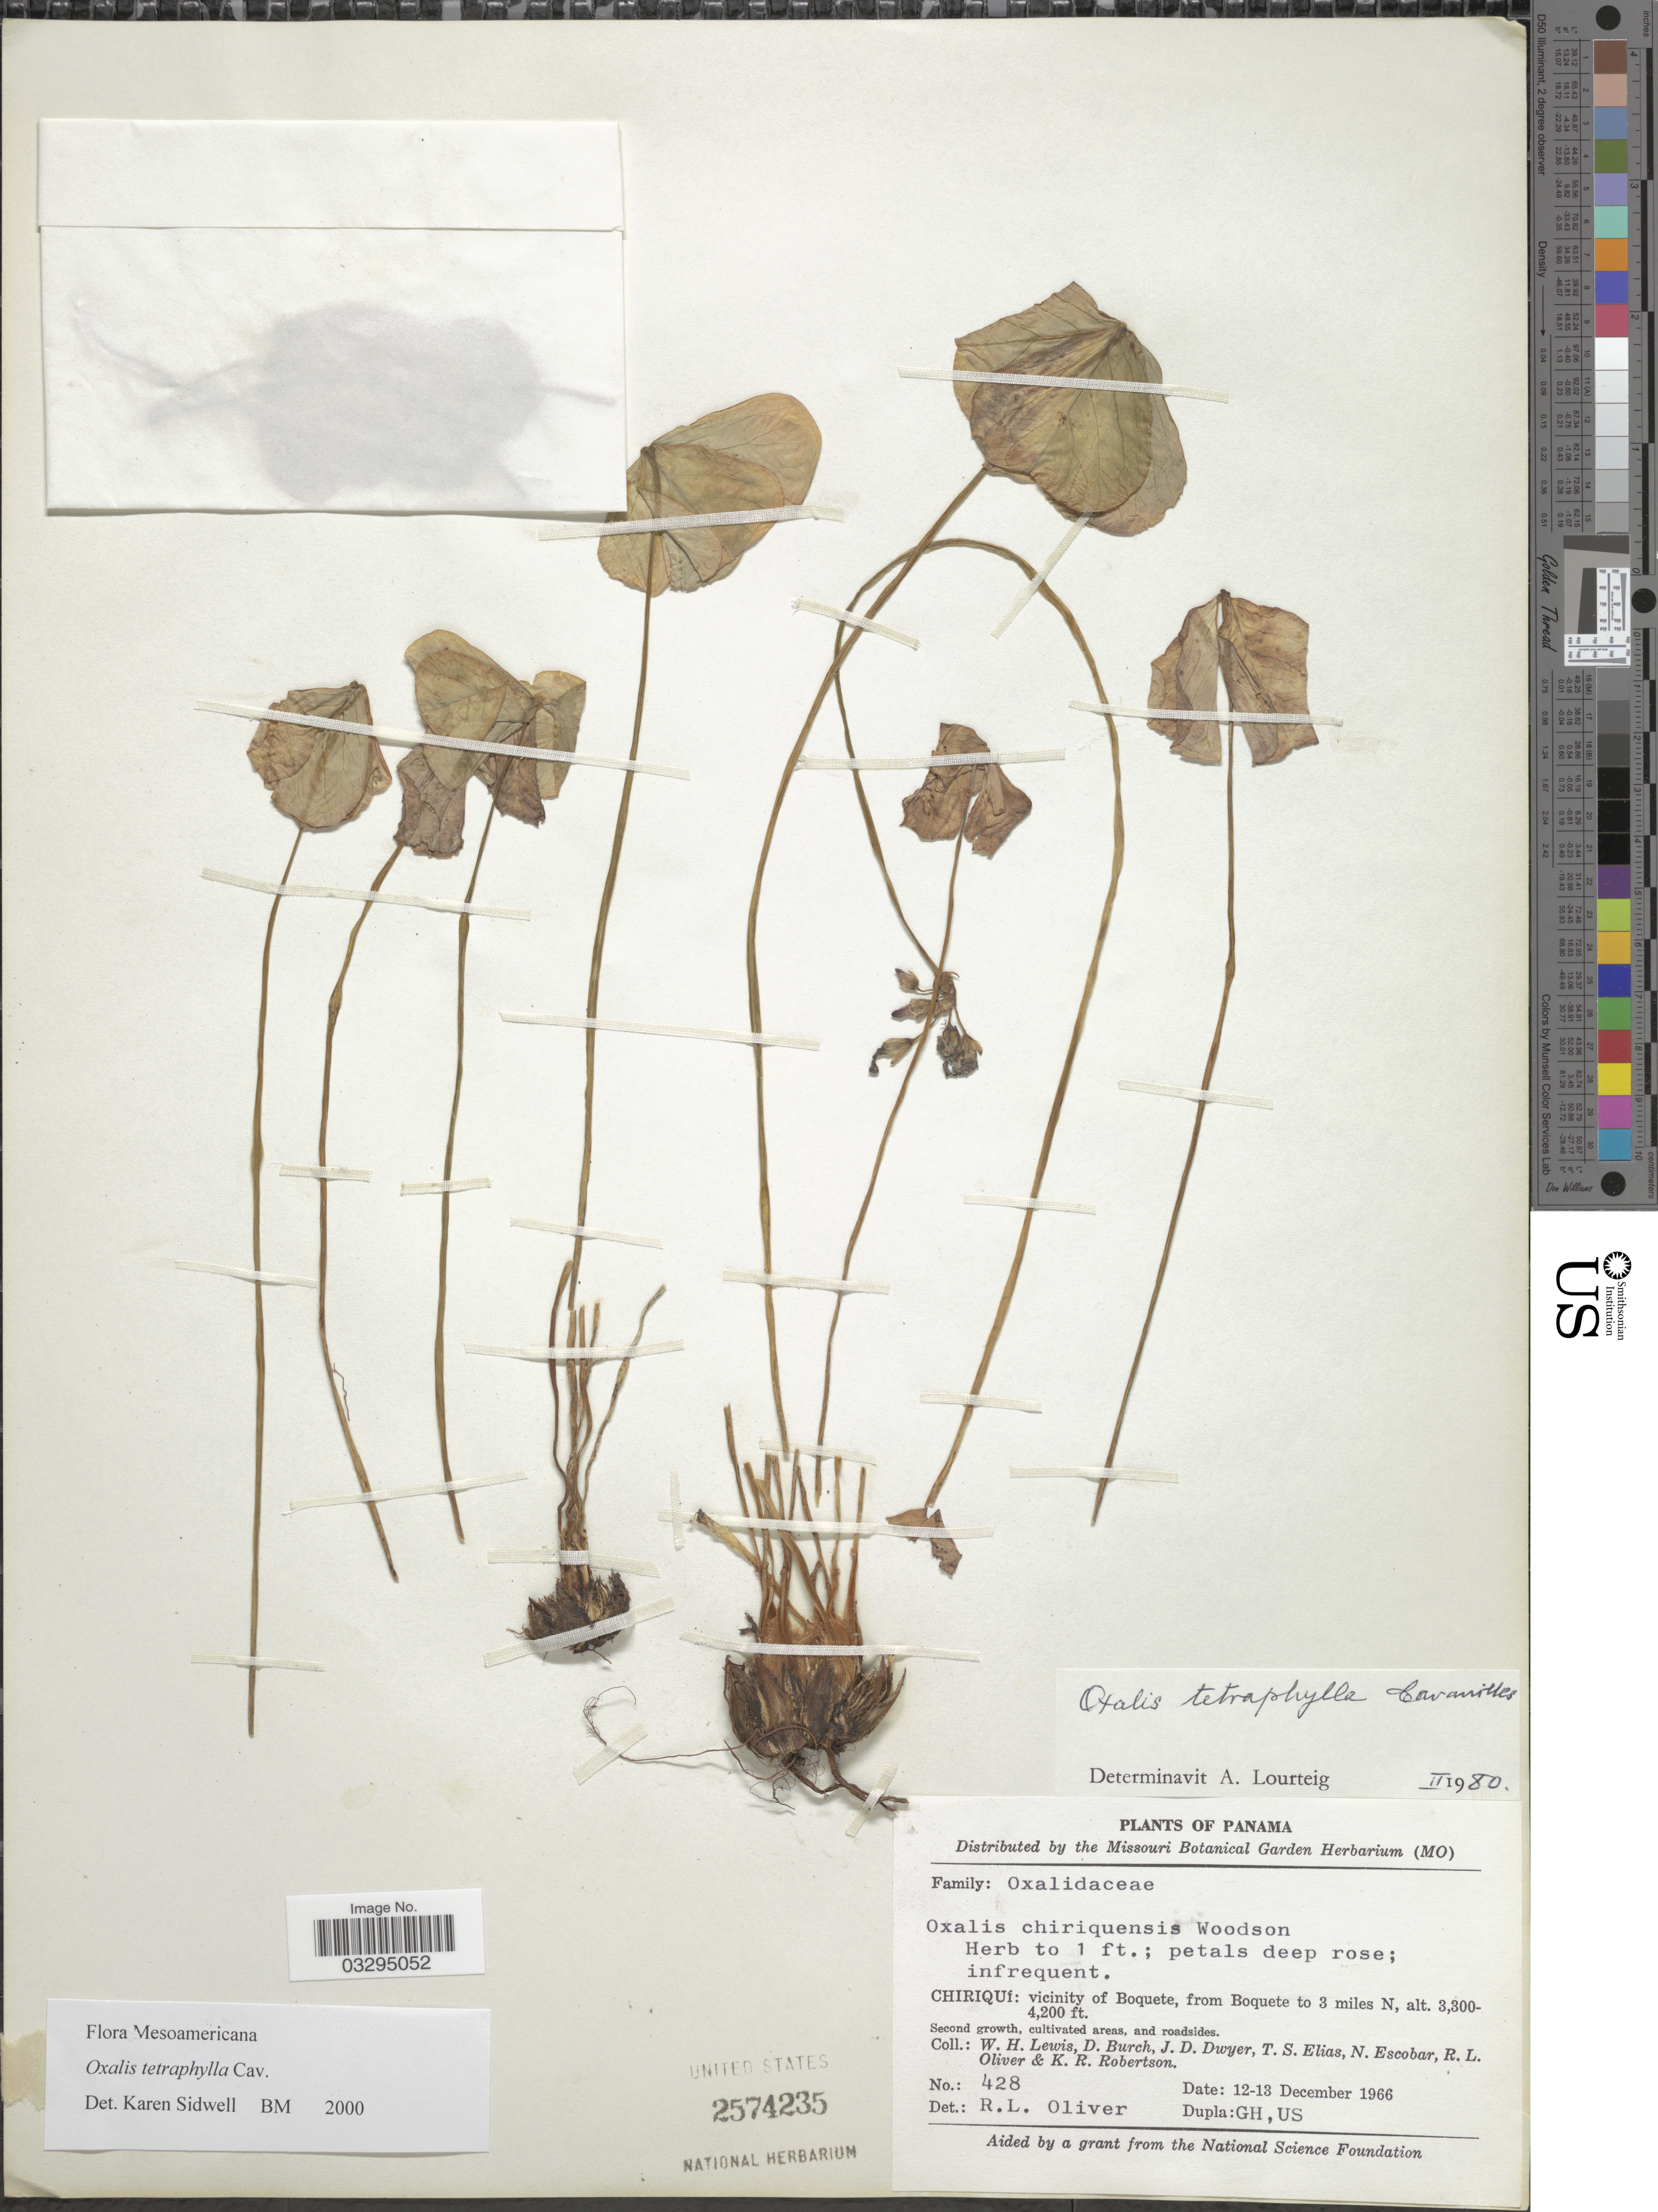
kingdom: Plantae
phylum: Tracheophyta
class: Magnoliopsida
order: Oxalidales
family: Oxalidaceae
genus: Oxalis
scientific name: Oxalis tetraphylla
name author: Cav.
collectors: W. H. Lewis, D. Burch, J. D. Dwyer, T. S. Elias & et al.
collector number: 428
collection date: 1966-12-12/1966-12-13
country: Panama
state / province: Chiriqui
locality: Chiriquí: vicinity of Boquete, from Boquete to 3 miles N.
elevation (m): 1006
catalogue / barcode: US 2574235